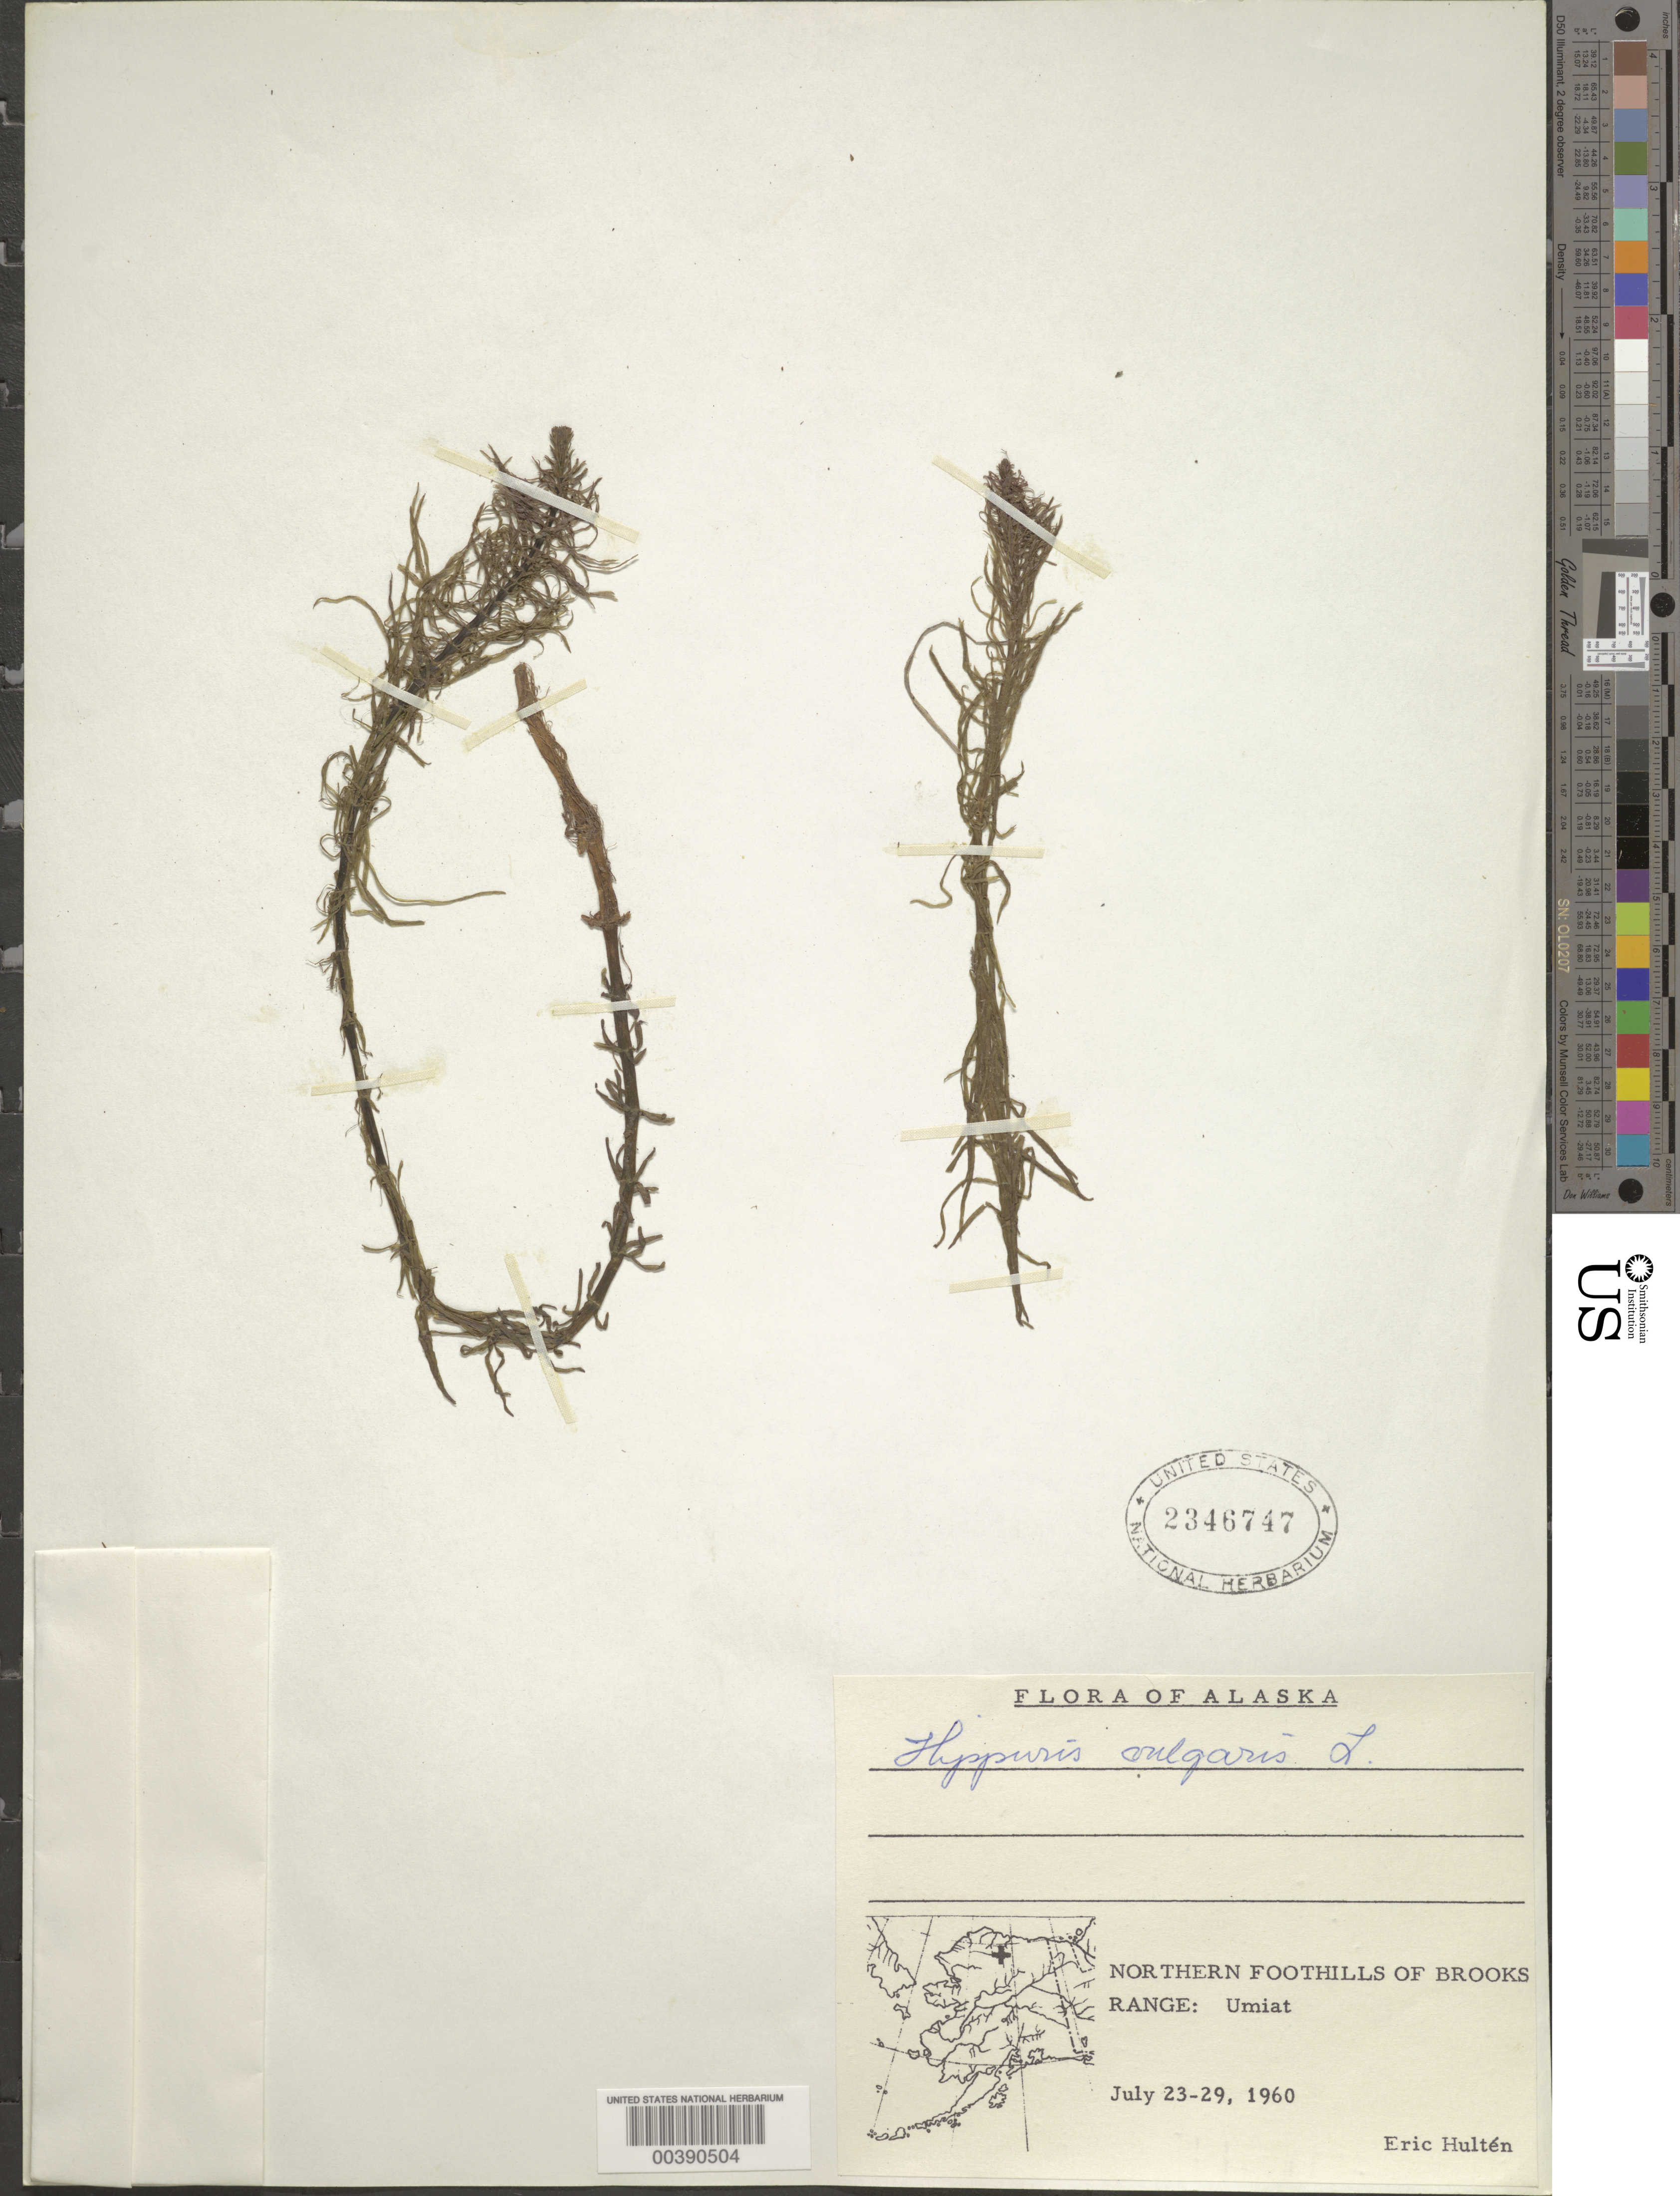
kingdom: Plantae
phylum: Tracheophyta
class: Magnoliopsida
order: Lamiales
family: Plantaginaceae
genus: Hippuris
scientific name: Hippuris vulgaris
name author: L.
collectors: E. G. Hultén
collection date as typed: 23 Jul 1960 to 29 Jul 1969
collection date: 1960-07-23/1969-07-29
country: United States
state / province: Alaska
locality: Foothills of Brooks range, Umiat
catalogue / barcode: US 2346747